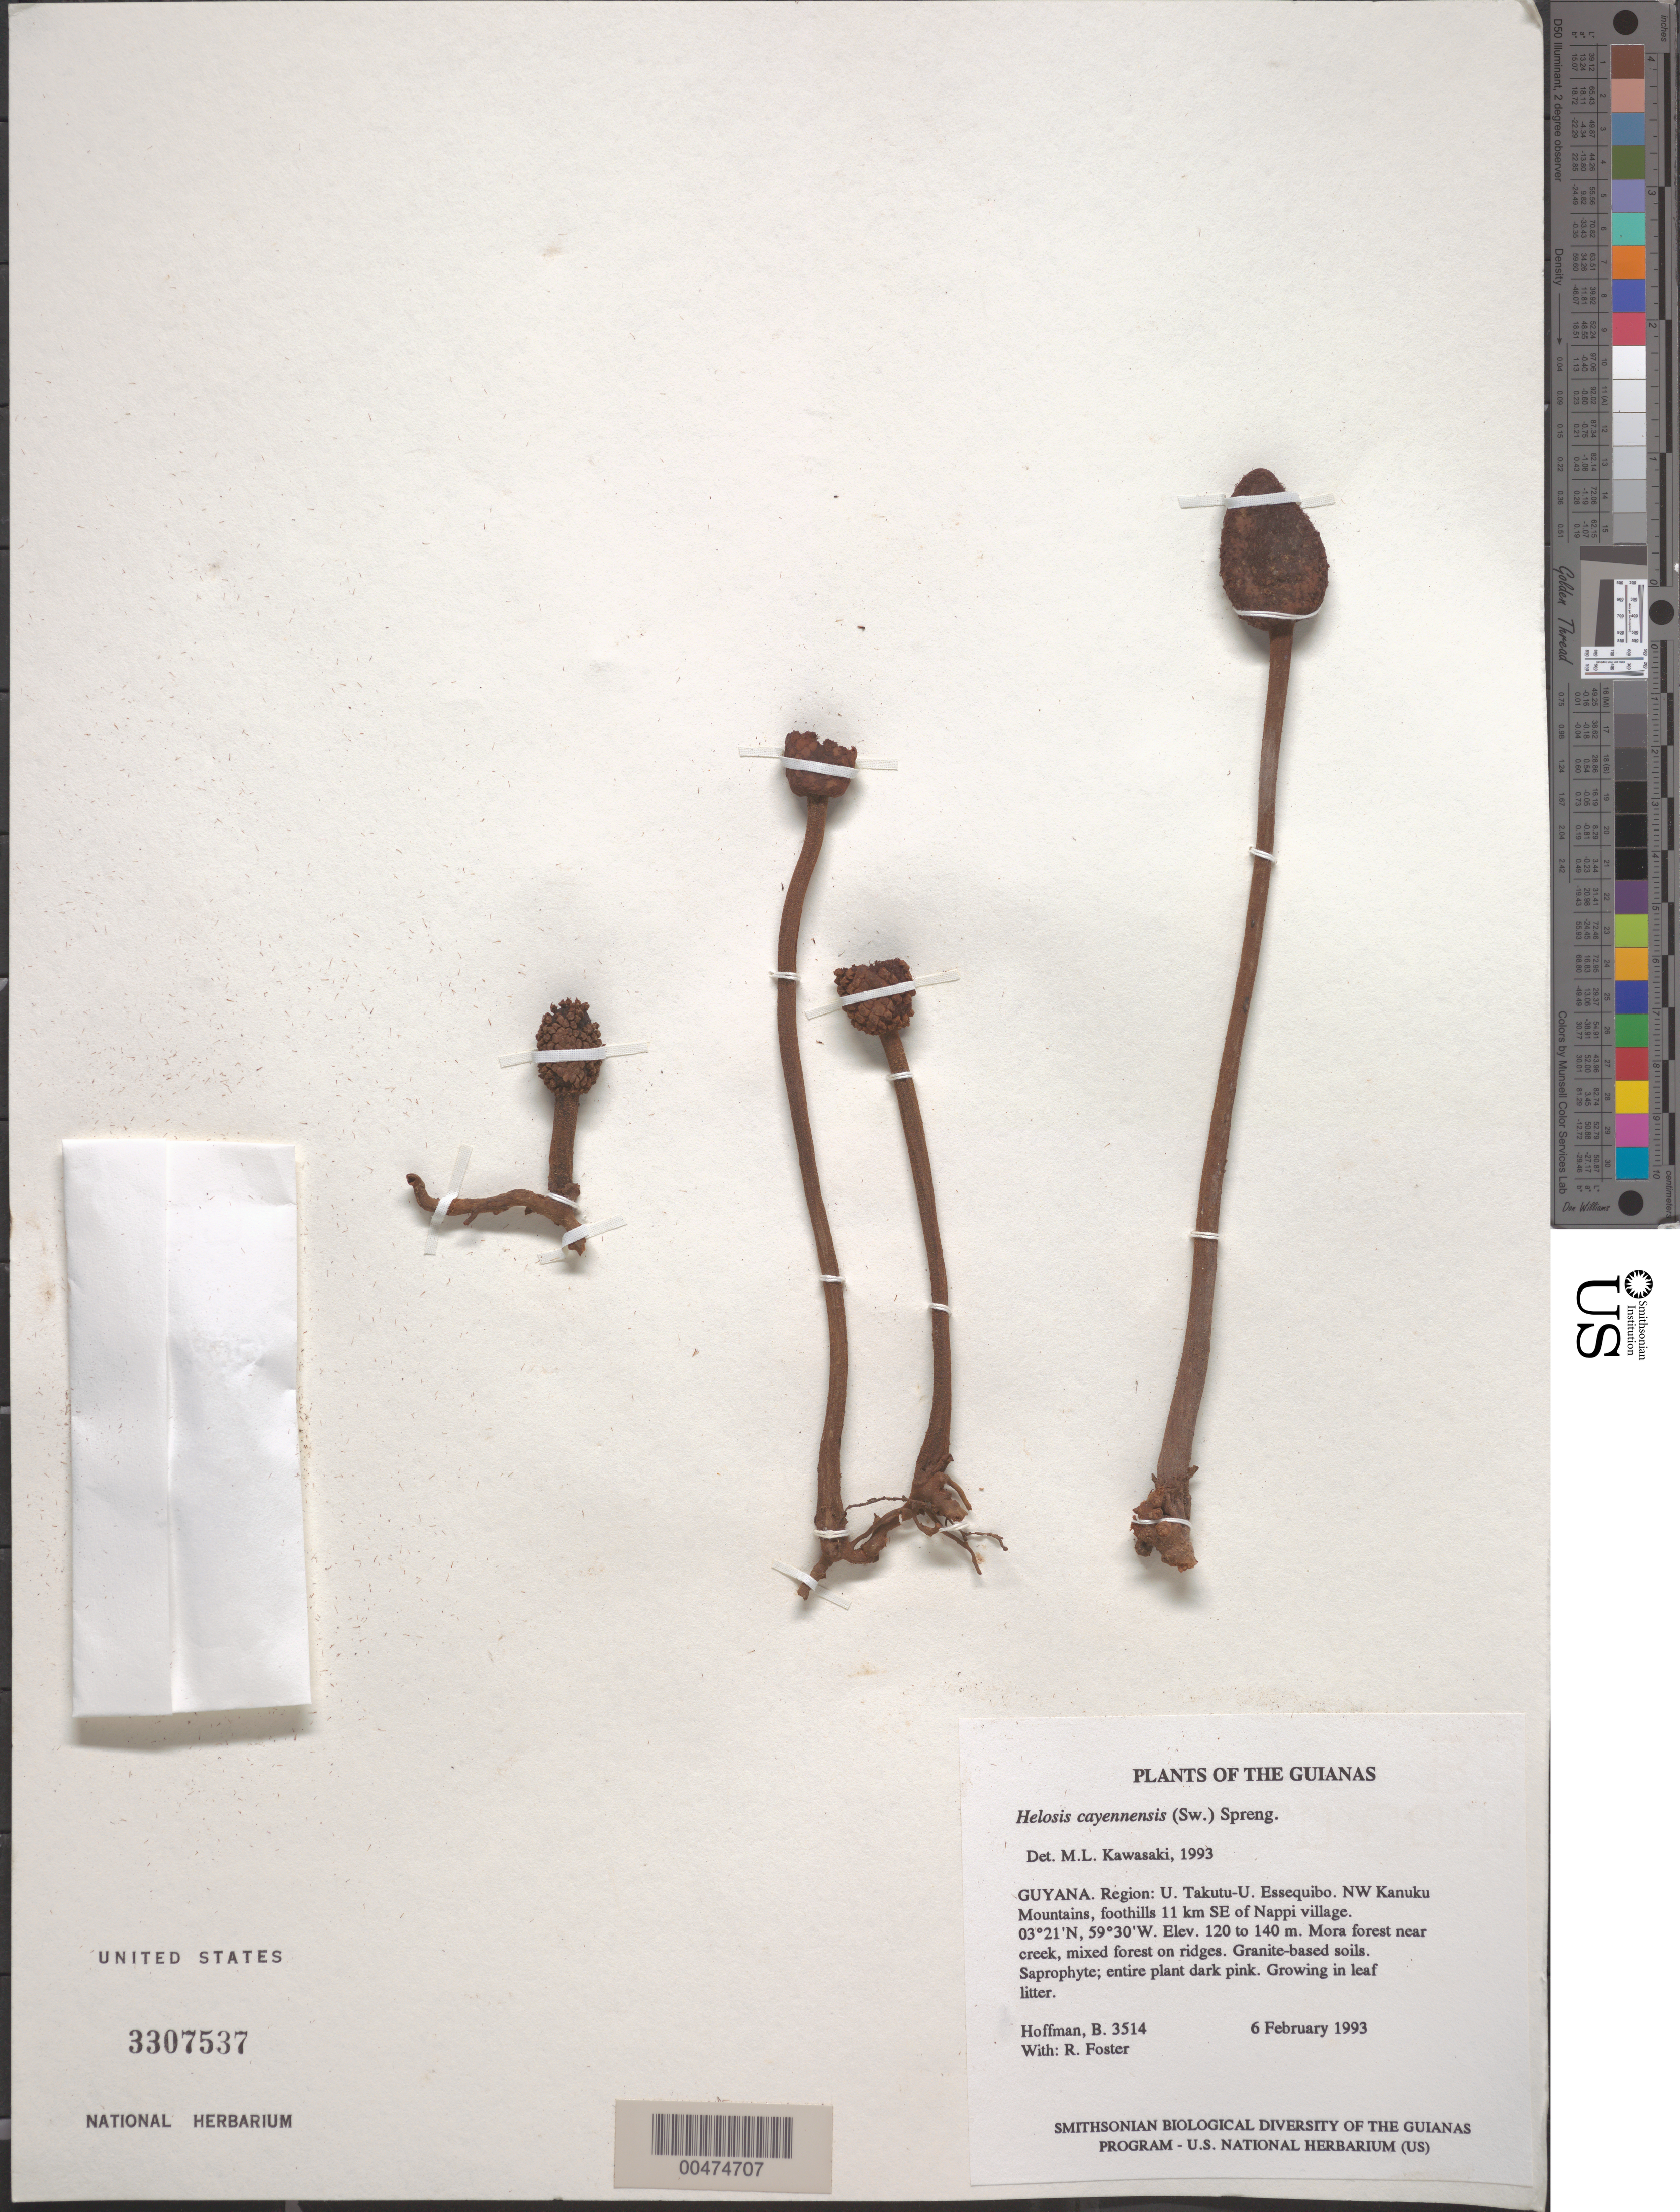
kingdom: Plantae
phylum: Tracheophyta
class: Magnoliopsida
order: Santalales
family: Balanophoraceae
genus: Helosis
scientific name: Helosis cayennensis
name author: (Sw.) Spreng.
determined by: Kawasaki, María L.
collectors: B. Hoffman & R. Foster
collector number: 3514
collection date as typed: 6 February 1993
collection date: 1993-02-06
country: Guyana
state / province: U. Takutu-U. Essequibo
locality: NW Kanuku Mountains, foothills 11 km SE of Nappi village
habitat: Mora forest near creek, mixed forest on ridges. Granite-based soils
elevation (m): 120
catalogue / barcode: US 3307537